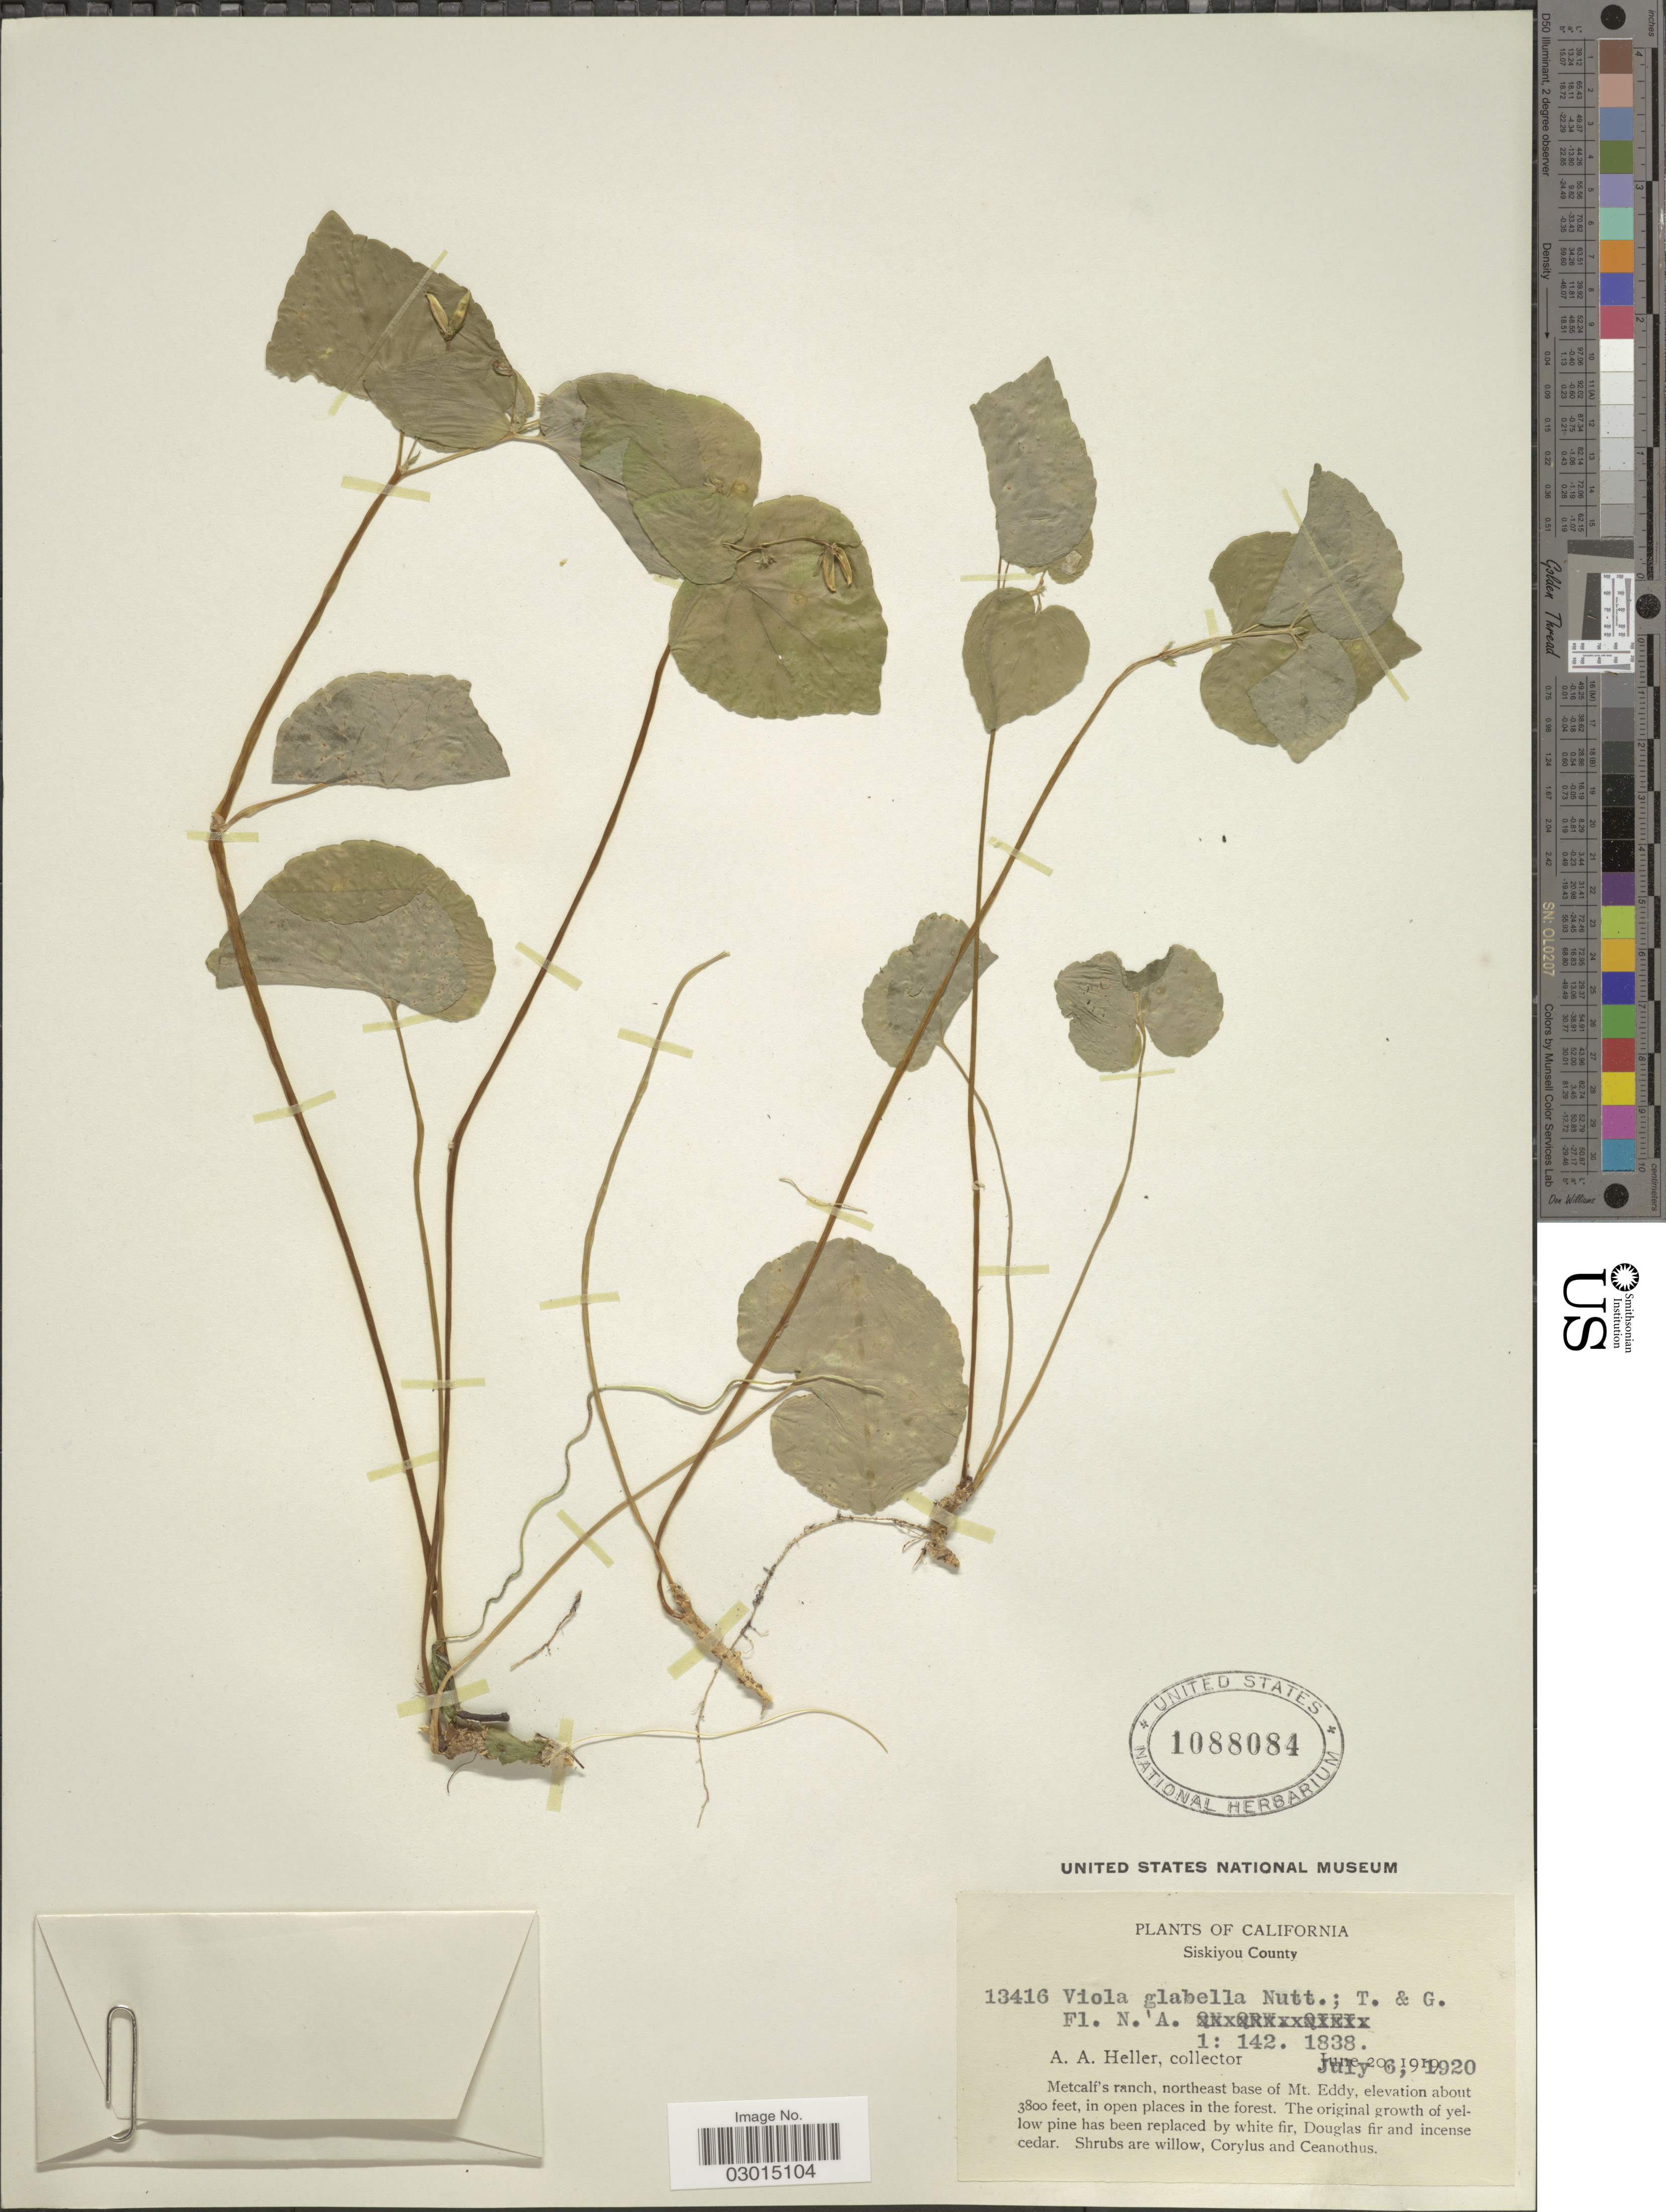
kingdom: Plantae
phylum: Tracheophyta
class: Magnoliopsida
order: Malpighiales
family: Violaceae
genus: Viola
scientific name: Viola glabella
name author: Nutt.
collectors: A. A. Heller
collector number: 13416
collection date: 1920-07-06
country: United States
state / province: California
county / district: Siskiyou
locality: Siskiyou County. Metcalf's ranch, northeast base of Mt. Eddy.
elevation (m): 1158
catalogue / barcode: US 1088084